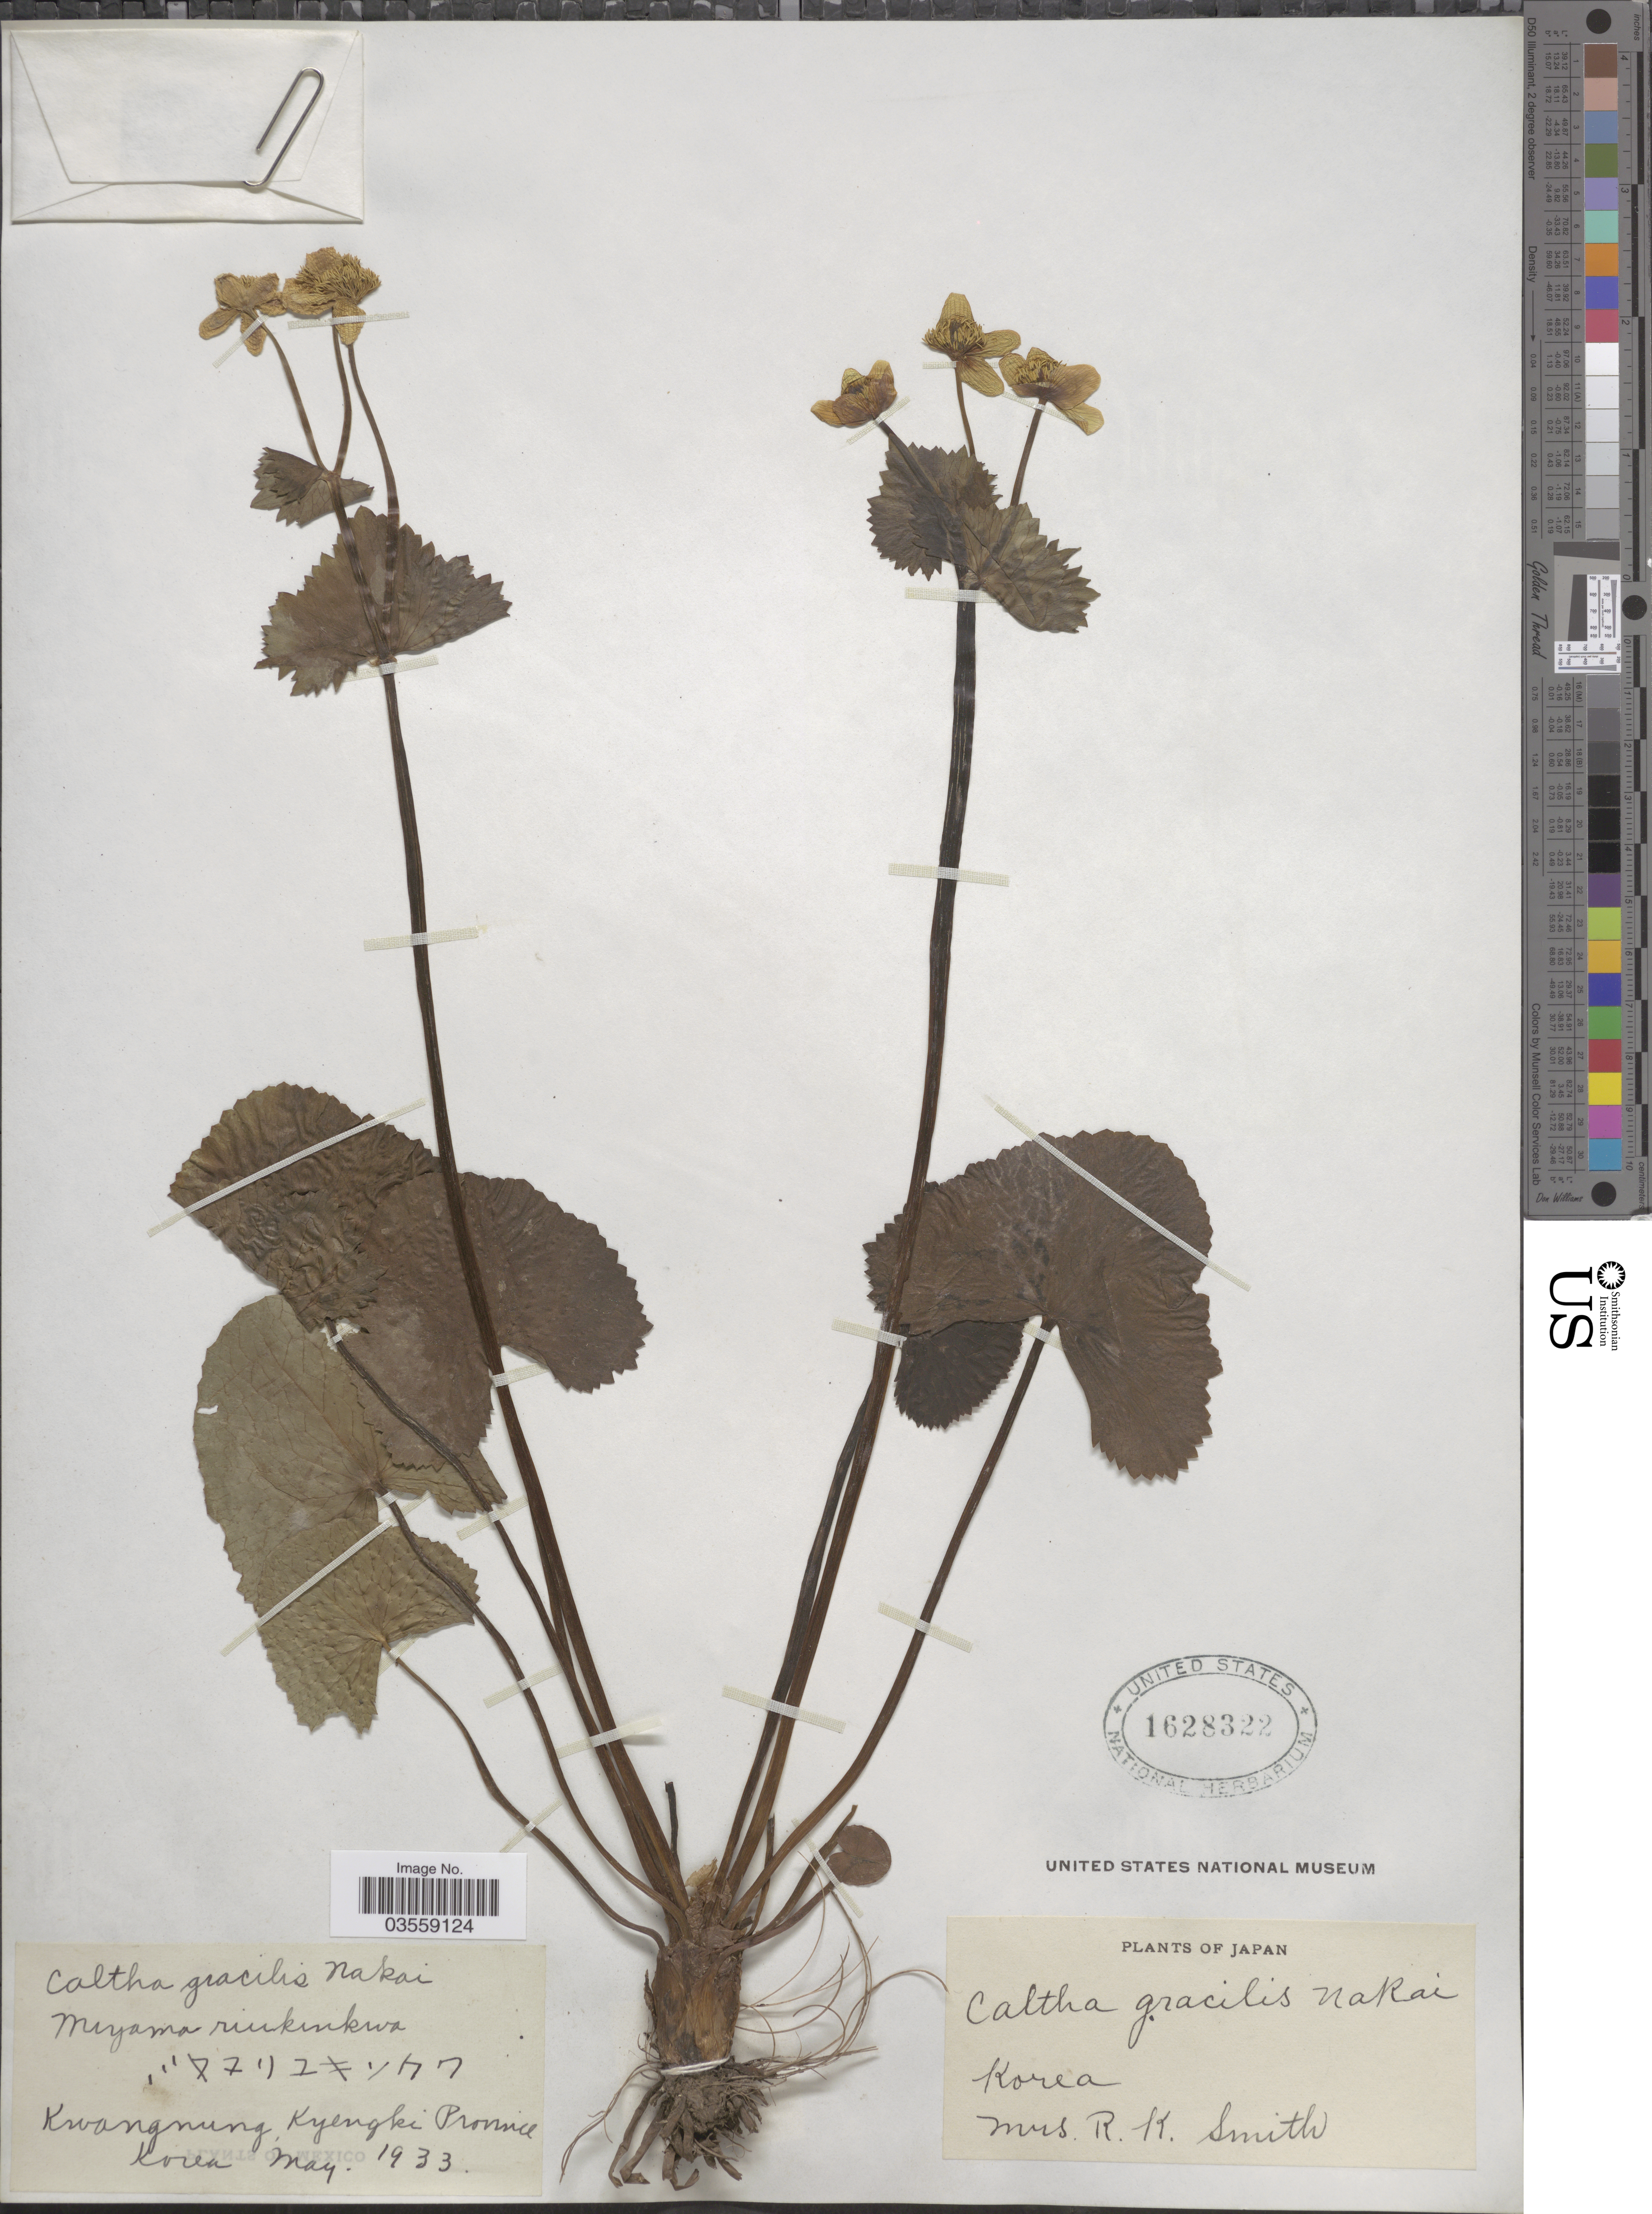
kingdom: Plantae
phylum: Tracheophyta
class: Magnoliopsida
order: Ranunculales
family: Ranunculaceae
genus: Caltha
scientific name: Caltha palustris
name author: L.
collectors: Mrs. R. K. Smith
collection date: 1933-05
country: South Korea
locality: Kwangnung, Kyengki Province.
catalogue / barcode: US 1628322